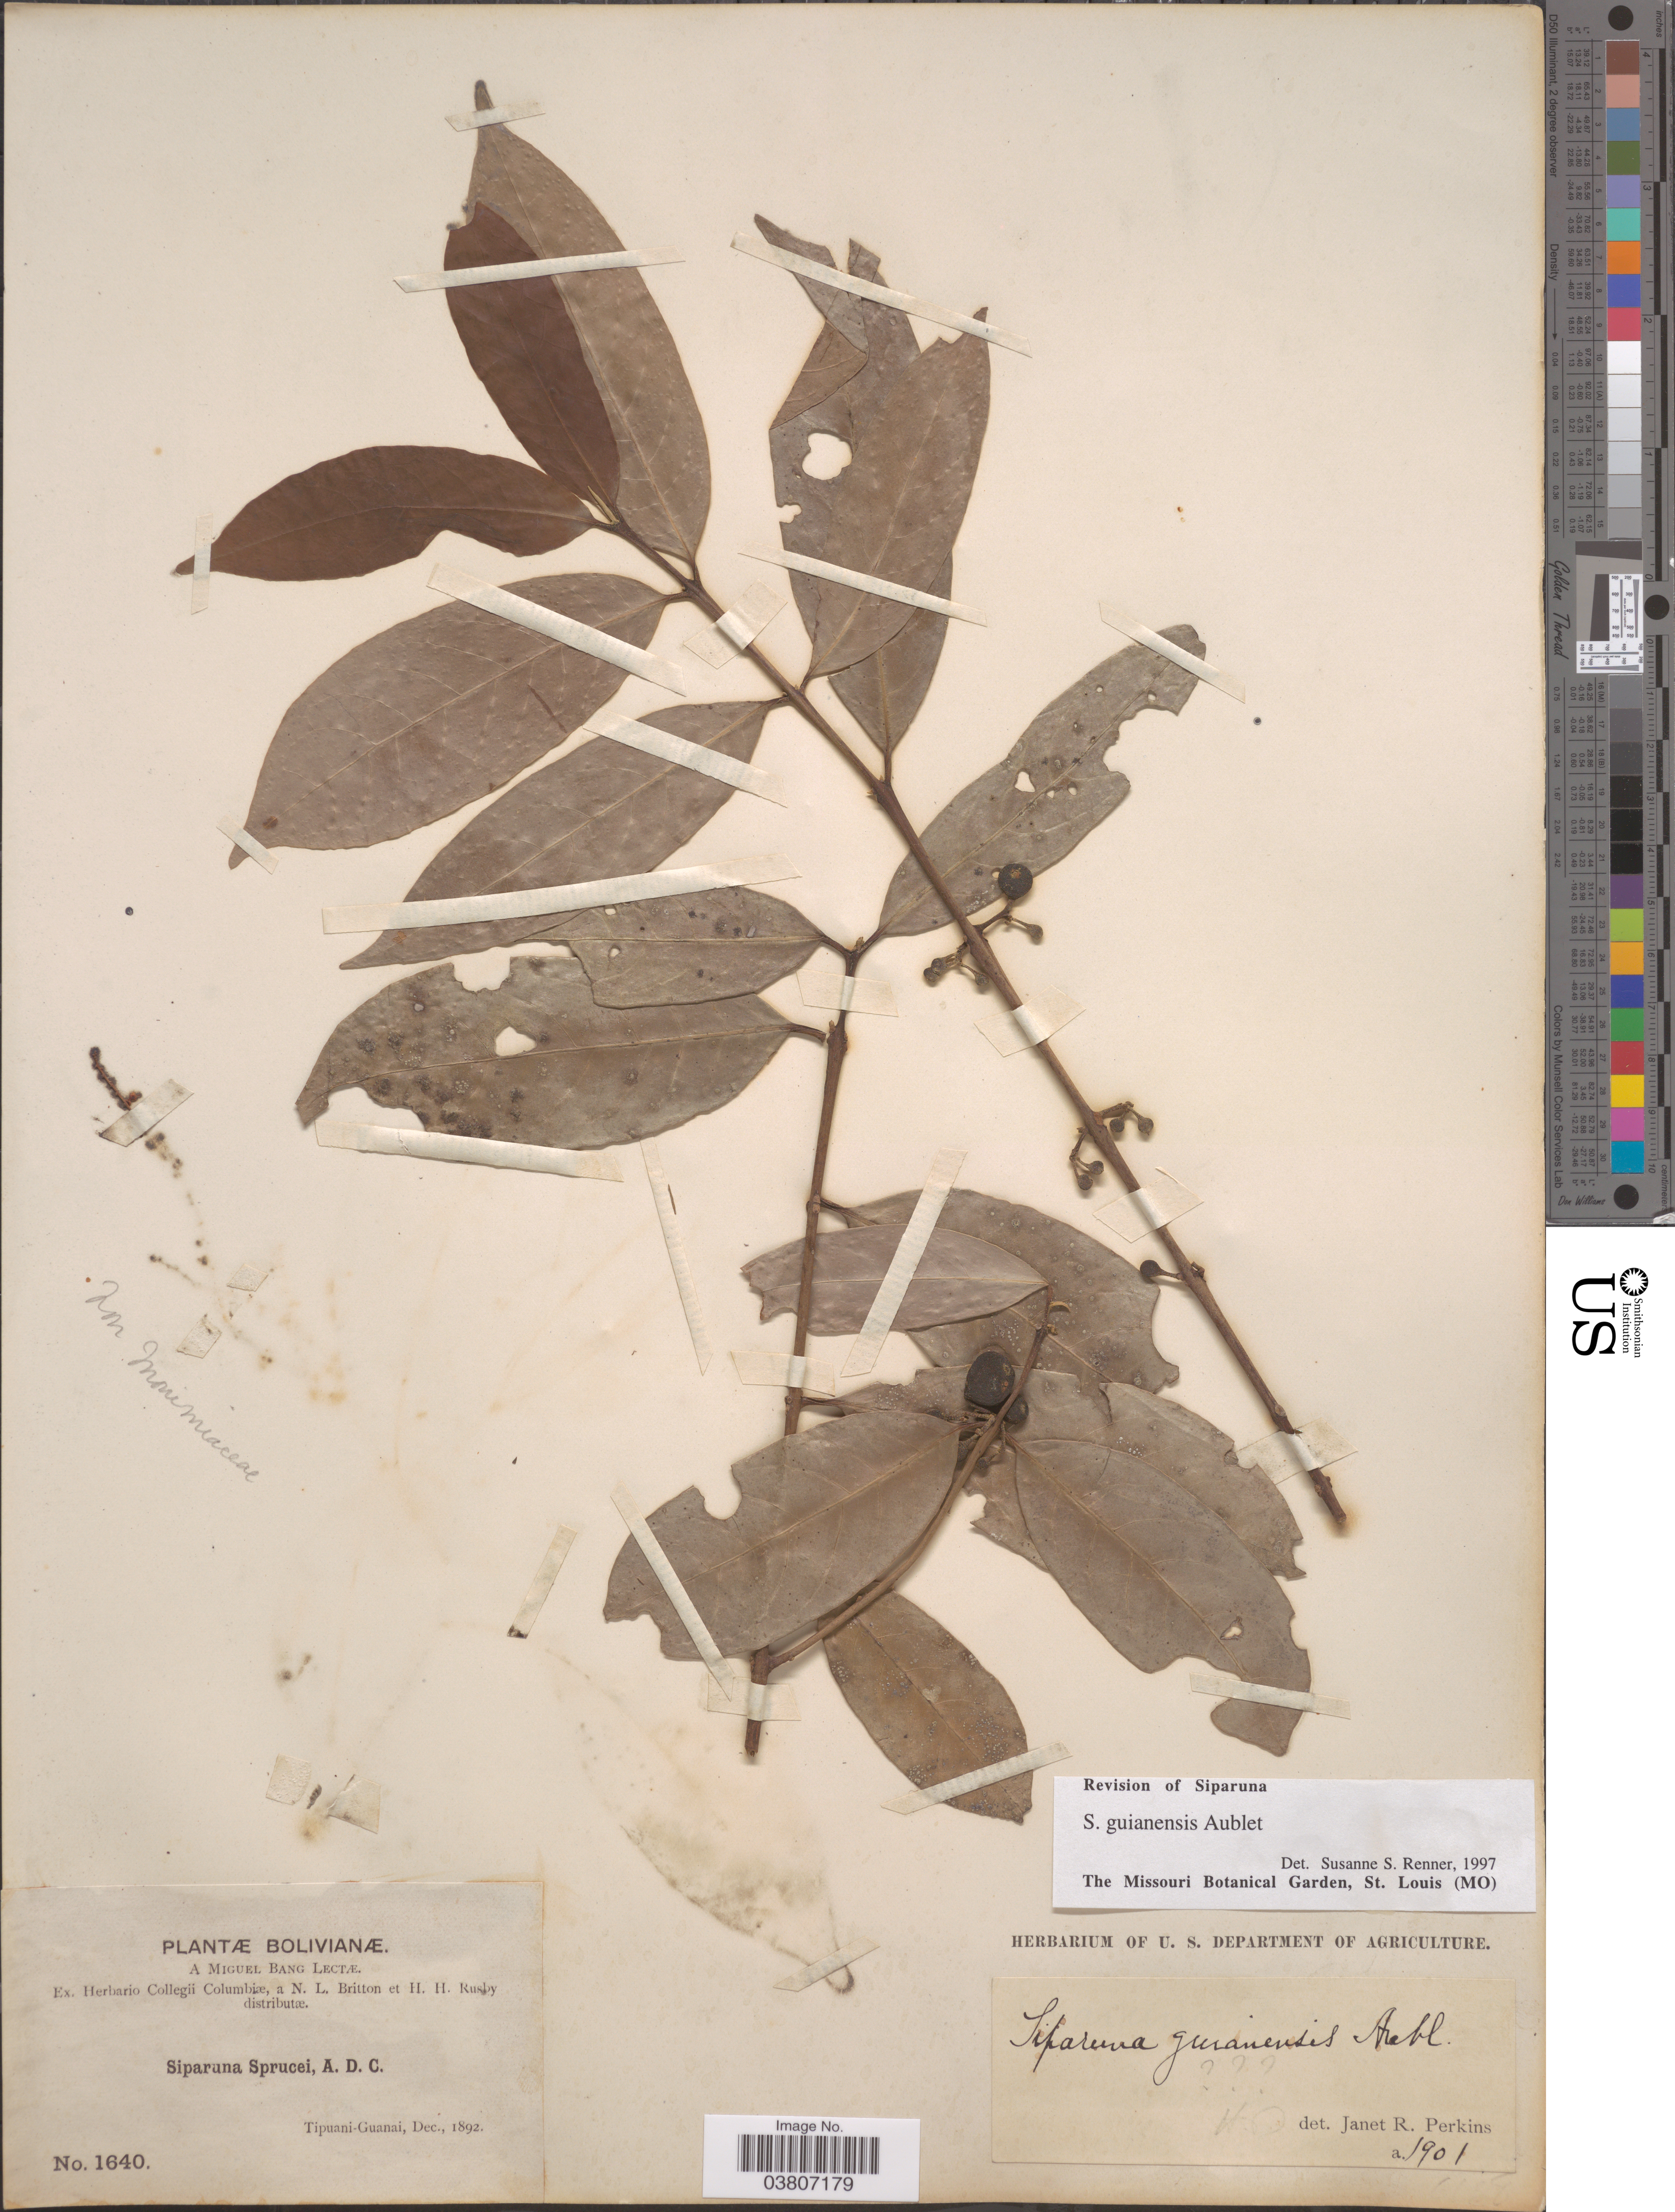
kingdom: Plantae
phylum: Tracheophyta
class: Magnoliopsida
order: Laurales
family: Siparunaceae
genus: Siparuna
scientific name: Siparuna guianensis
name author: Aubl.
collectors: M. Bang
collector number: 1640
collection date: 1892-12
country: Bolivia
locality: Tipuani-Guanai.